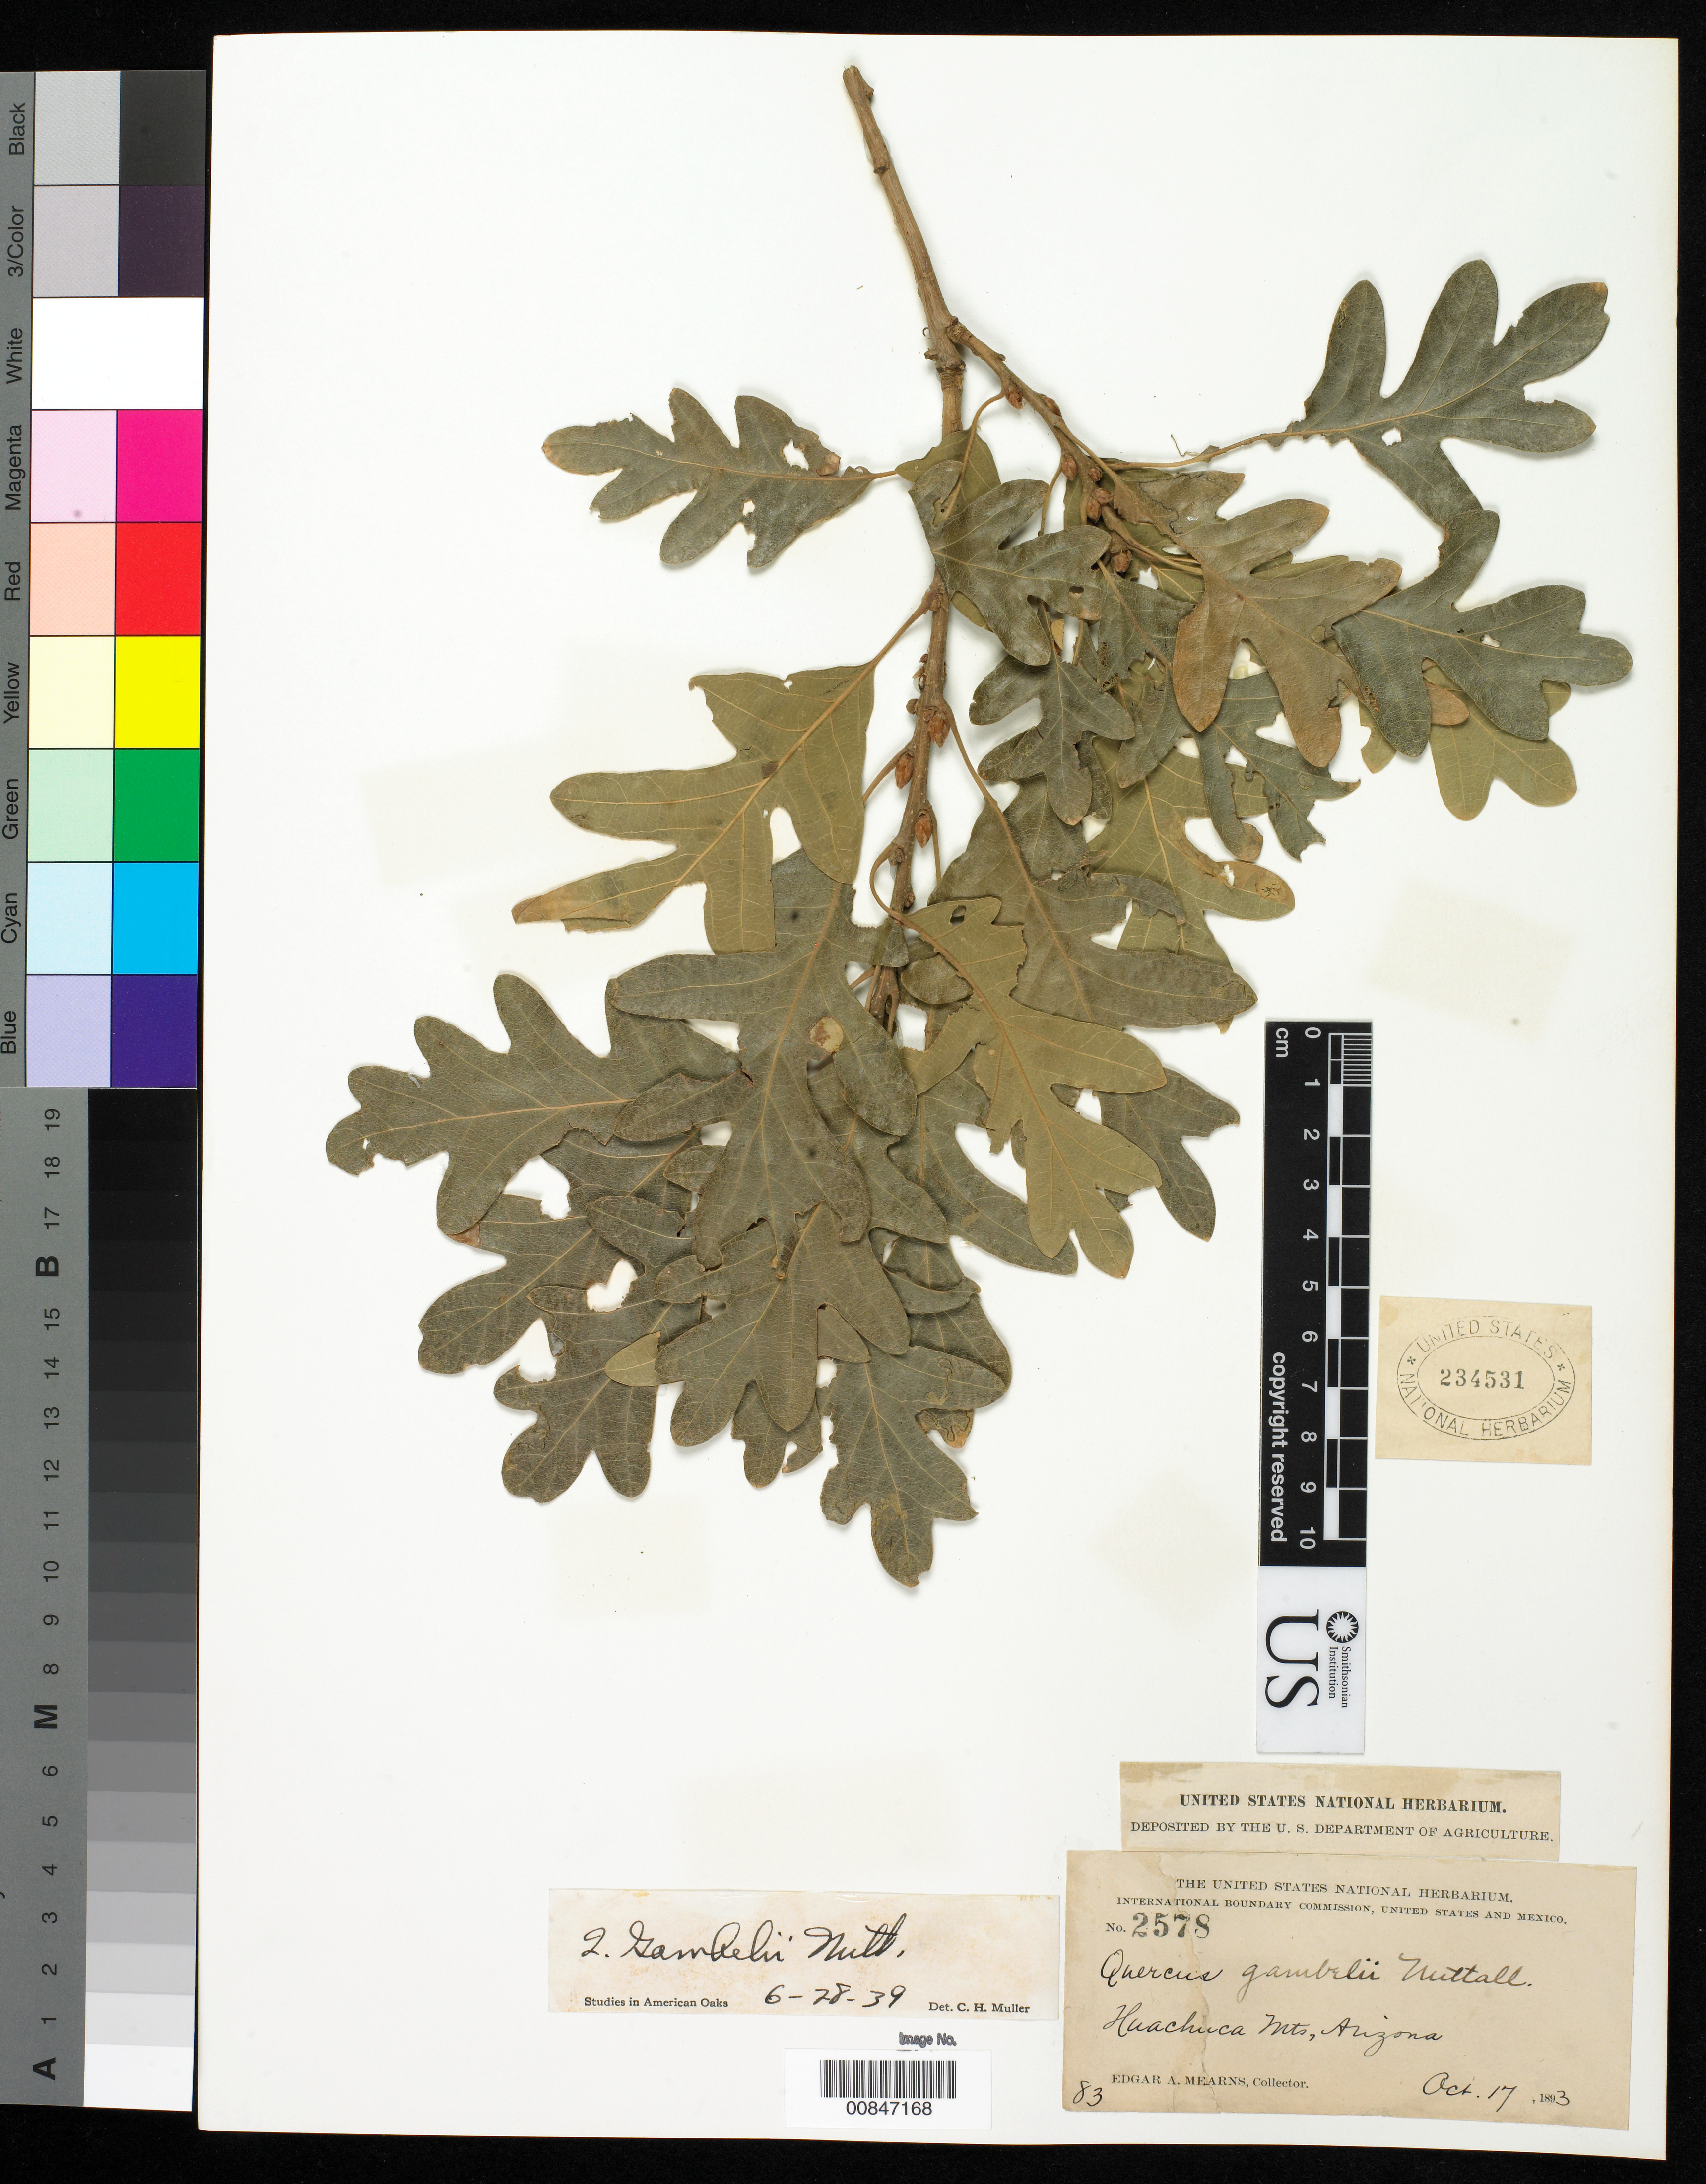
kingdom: Plantae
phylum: Tracheophyta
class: Magnoliopsida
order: Fagales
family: Fagaceae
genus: Quercus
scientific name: Quercus gambelii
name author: Nutt.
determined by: Müller, C. H.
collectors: E. A. Mearns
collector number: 2578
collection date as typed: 17 Oct 1893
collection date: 1893-10-17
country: United States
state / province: Arizona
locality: Huachuca Mts.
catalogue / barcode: US 234531